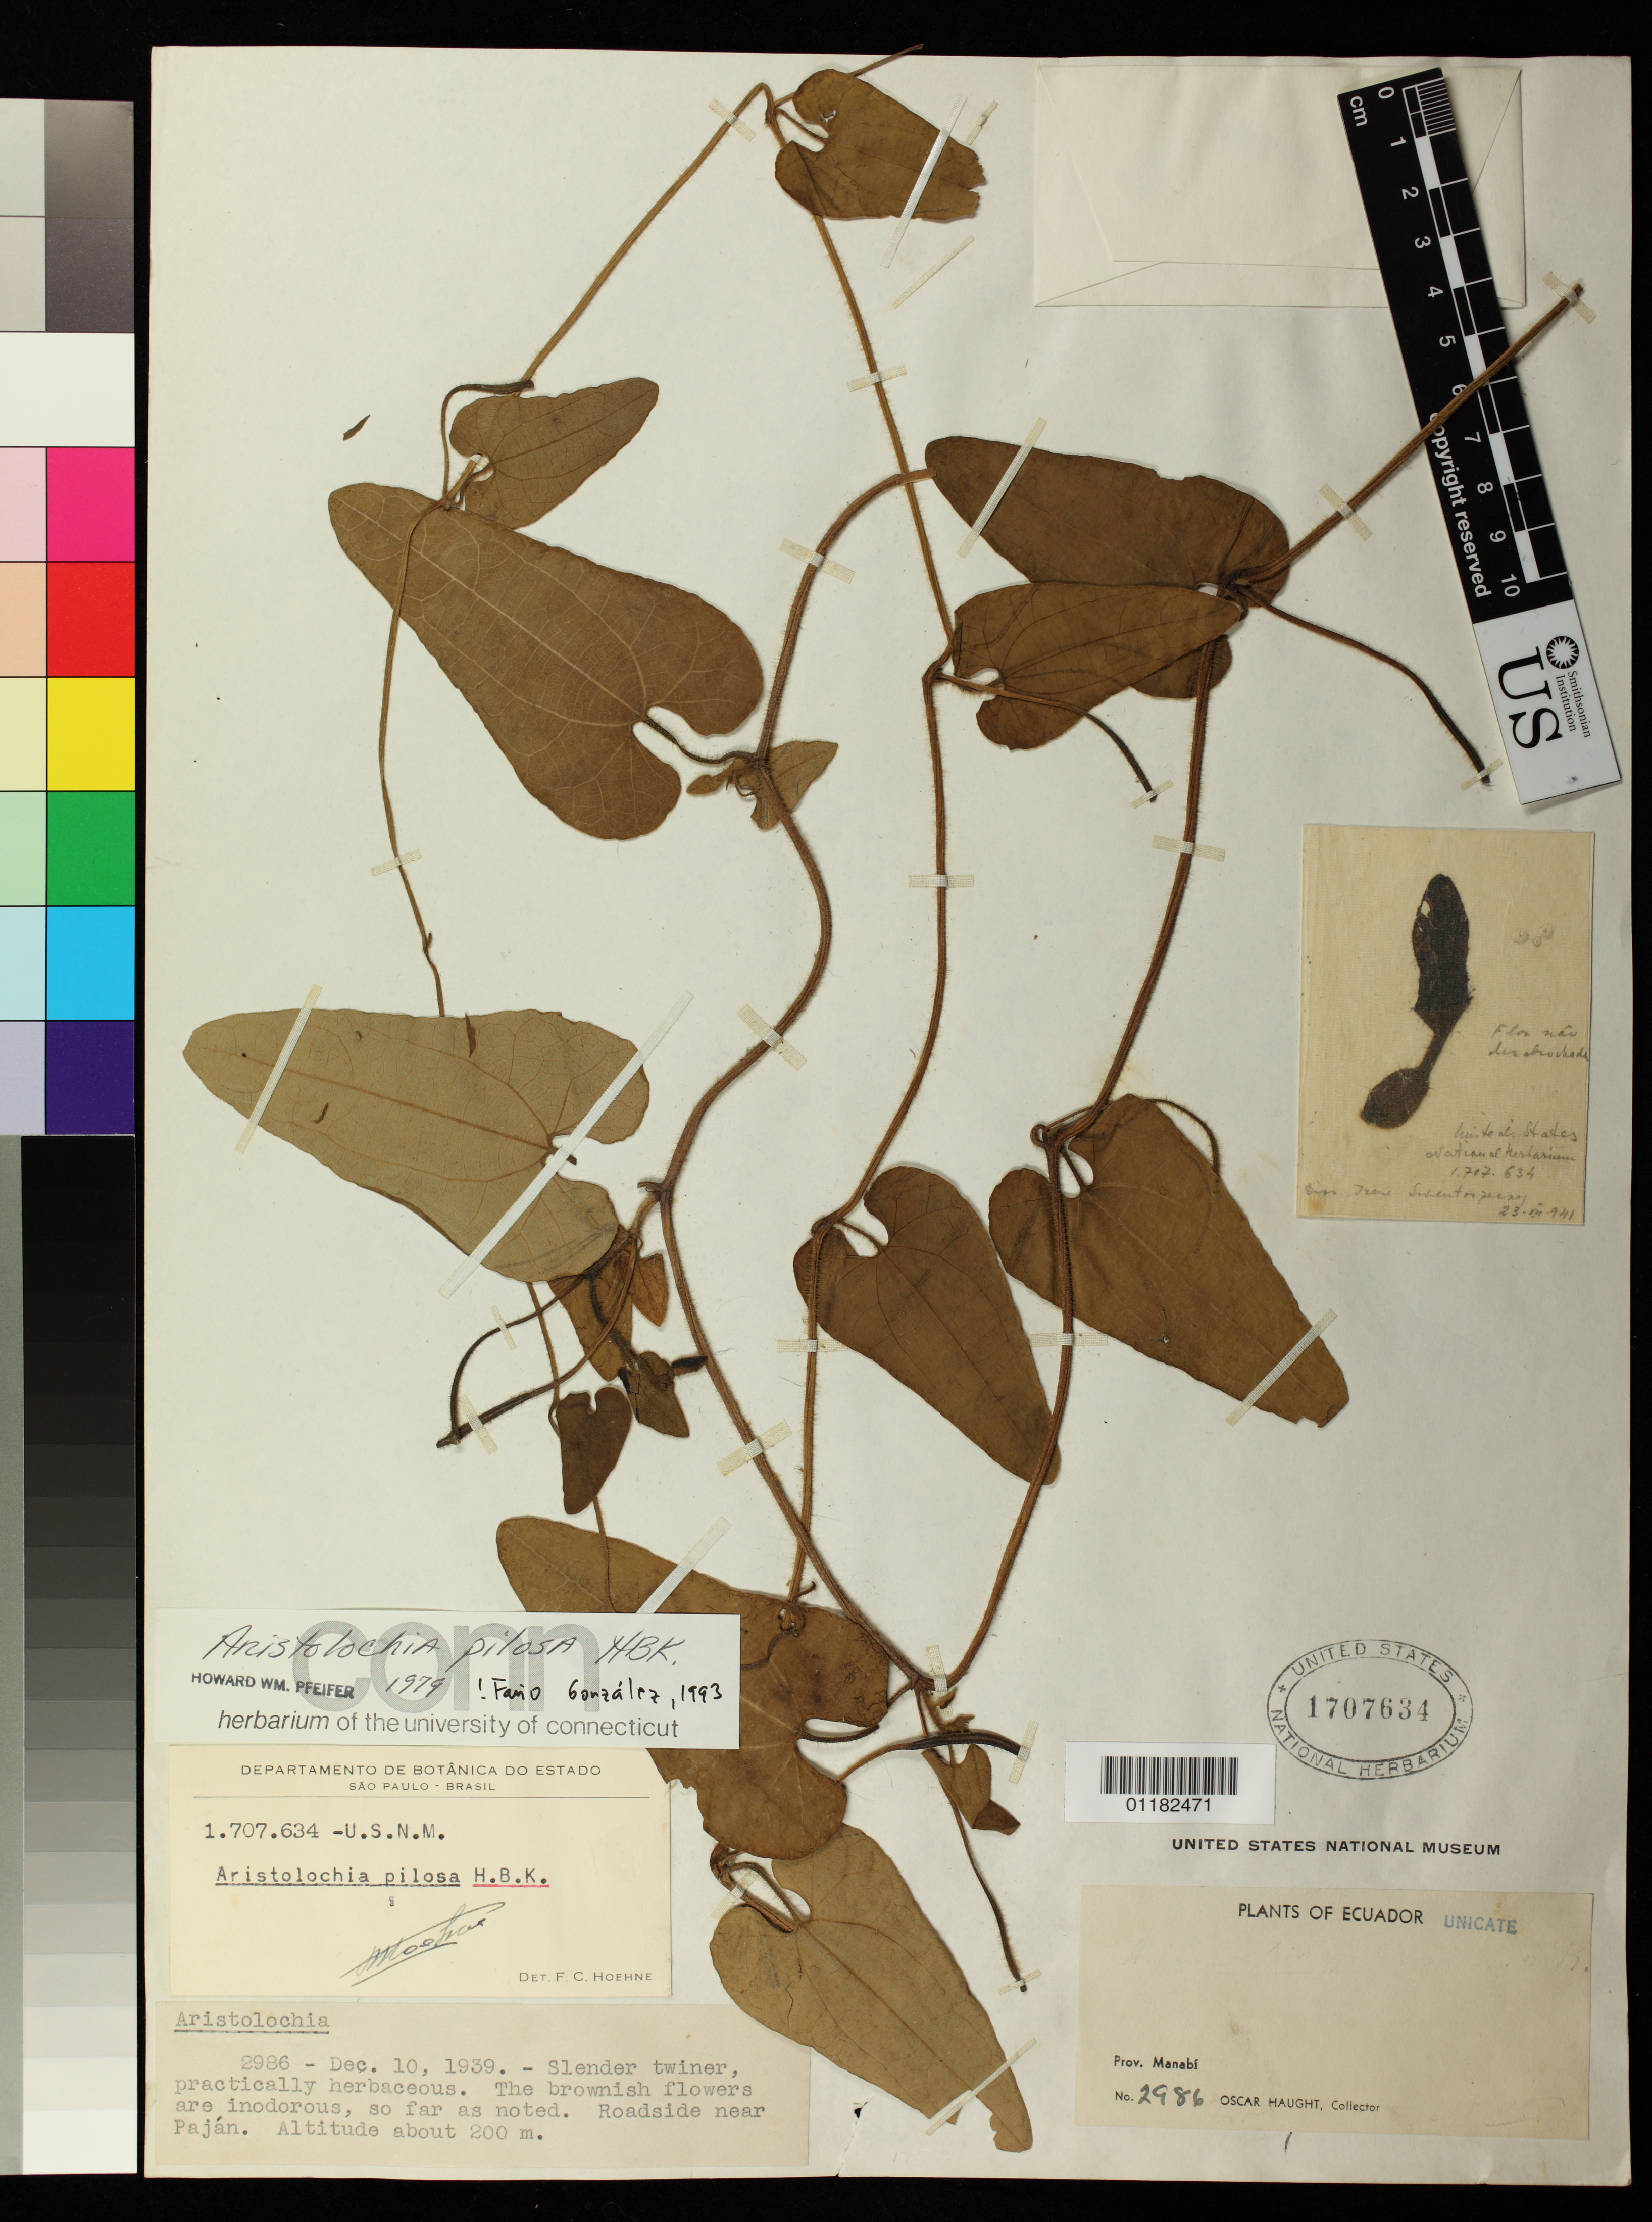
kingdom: Plantae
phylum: Tracheophyta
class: Magnoliopsida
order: Piperales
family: Aristolochiaceae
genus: Aristolochia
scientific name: Aristolochia pilosa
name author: Kunth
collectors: O. L. Haught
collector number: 2986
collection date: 1939-12-10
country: Ecuador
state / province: Manabi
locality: Roadside near Pajan.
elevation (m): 200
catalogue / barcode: US 1707634